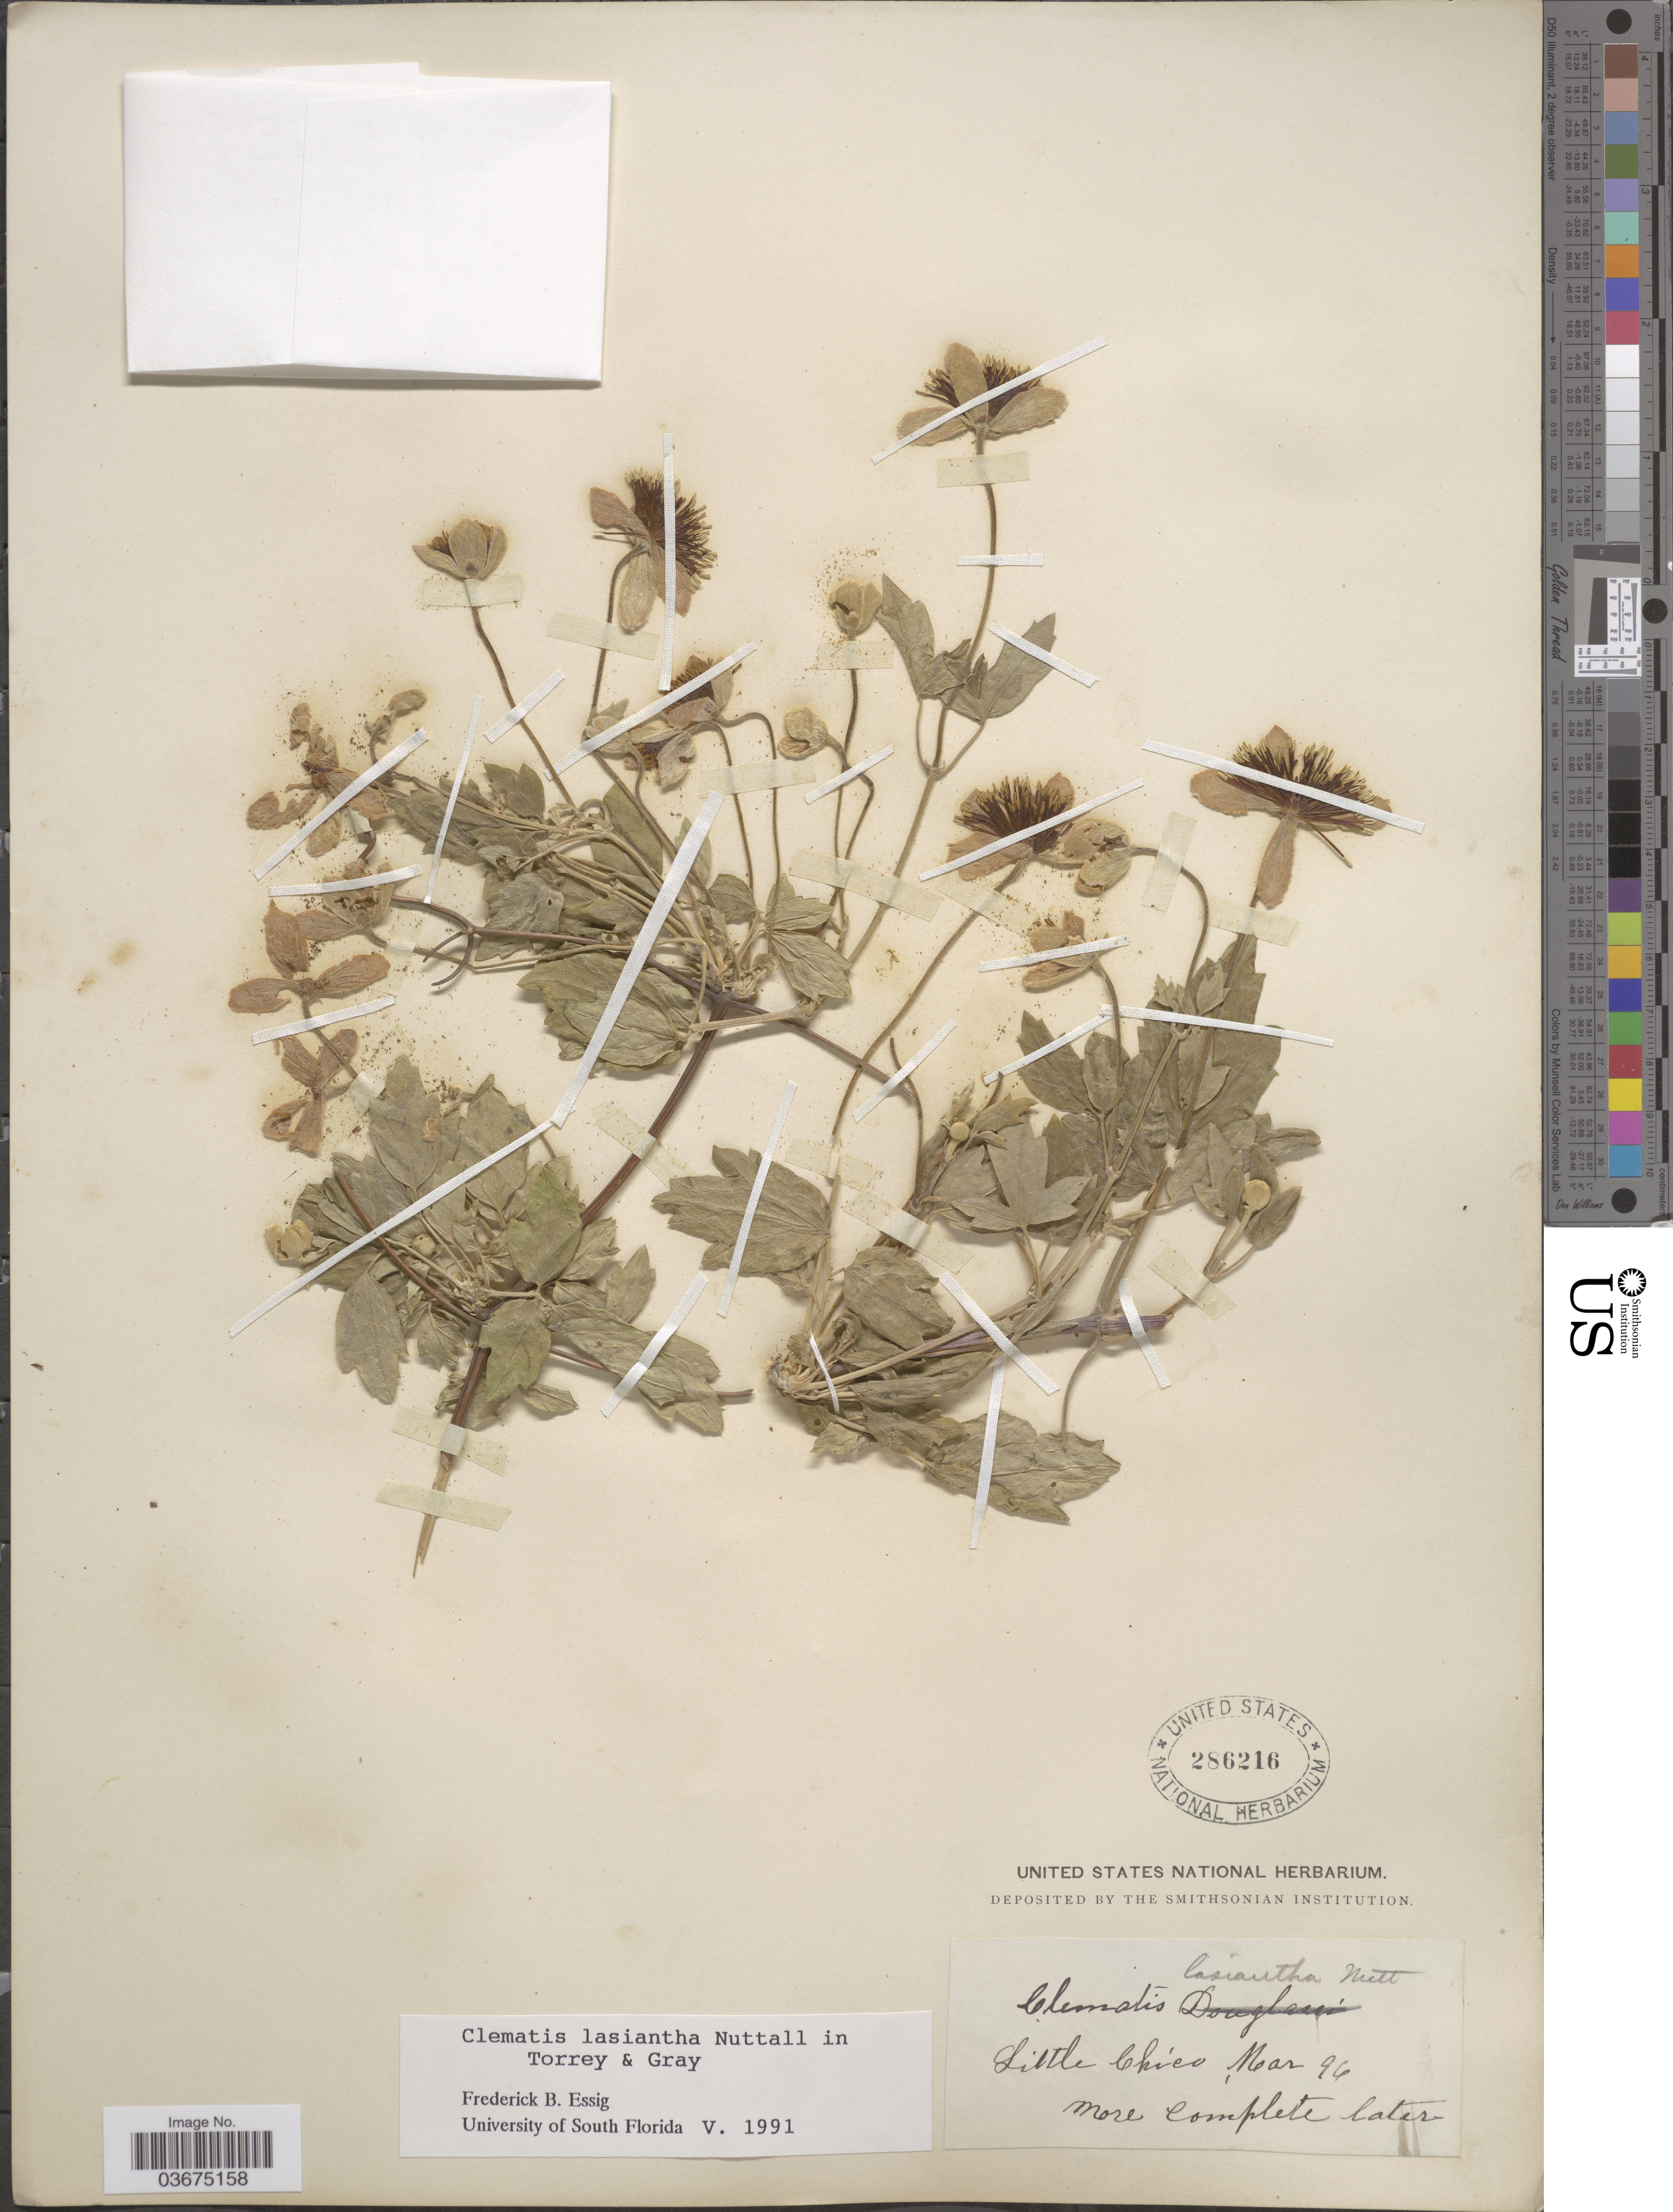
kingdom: Plantae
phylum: Tracheophyta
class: Magnoliopsida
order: Ranunculales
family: Ranunculaceae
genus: Clematis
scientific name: Clematis lasiantha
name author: Nutt.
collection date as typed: Transcribed d/m/y: /3/96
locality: Little Chico.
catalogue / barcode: US 286216